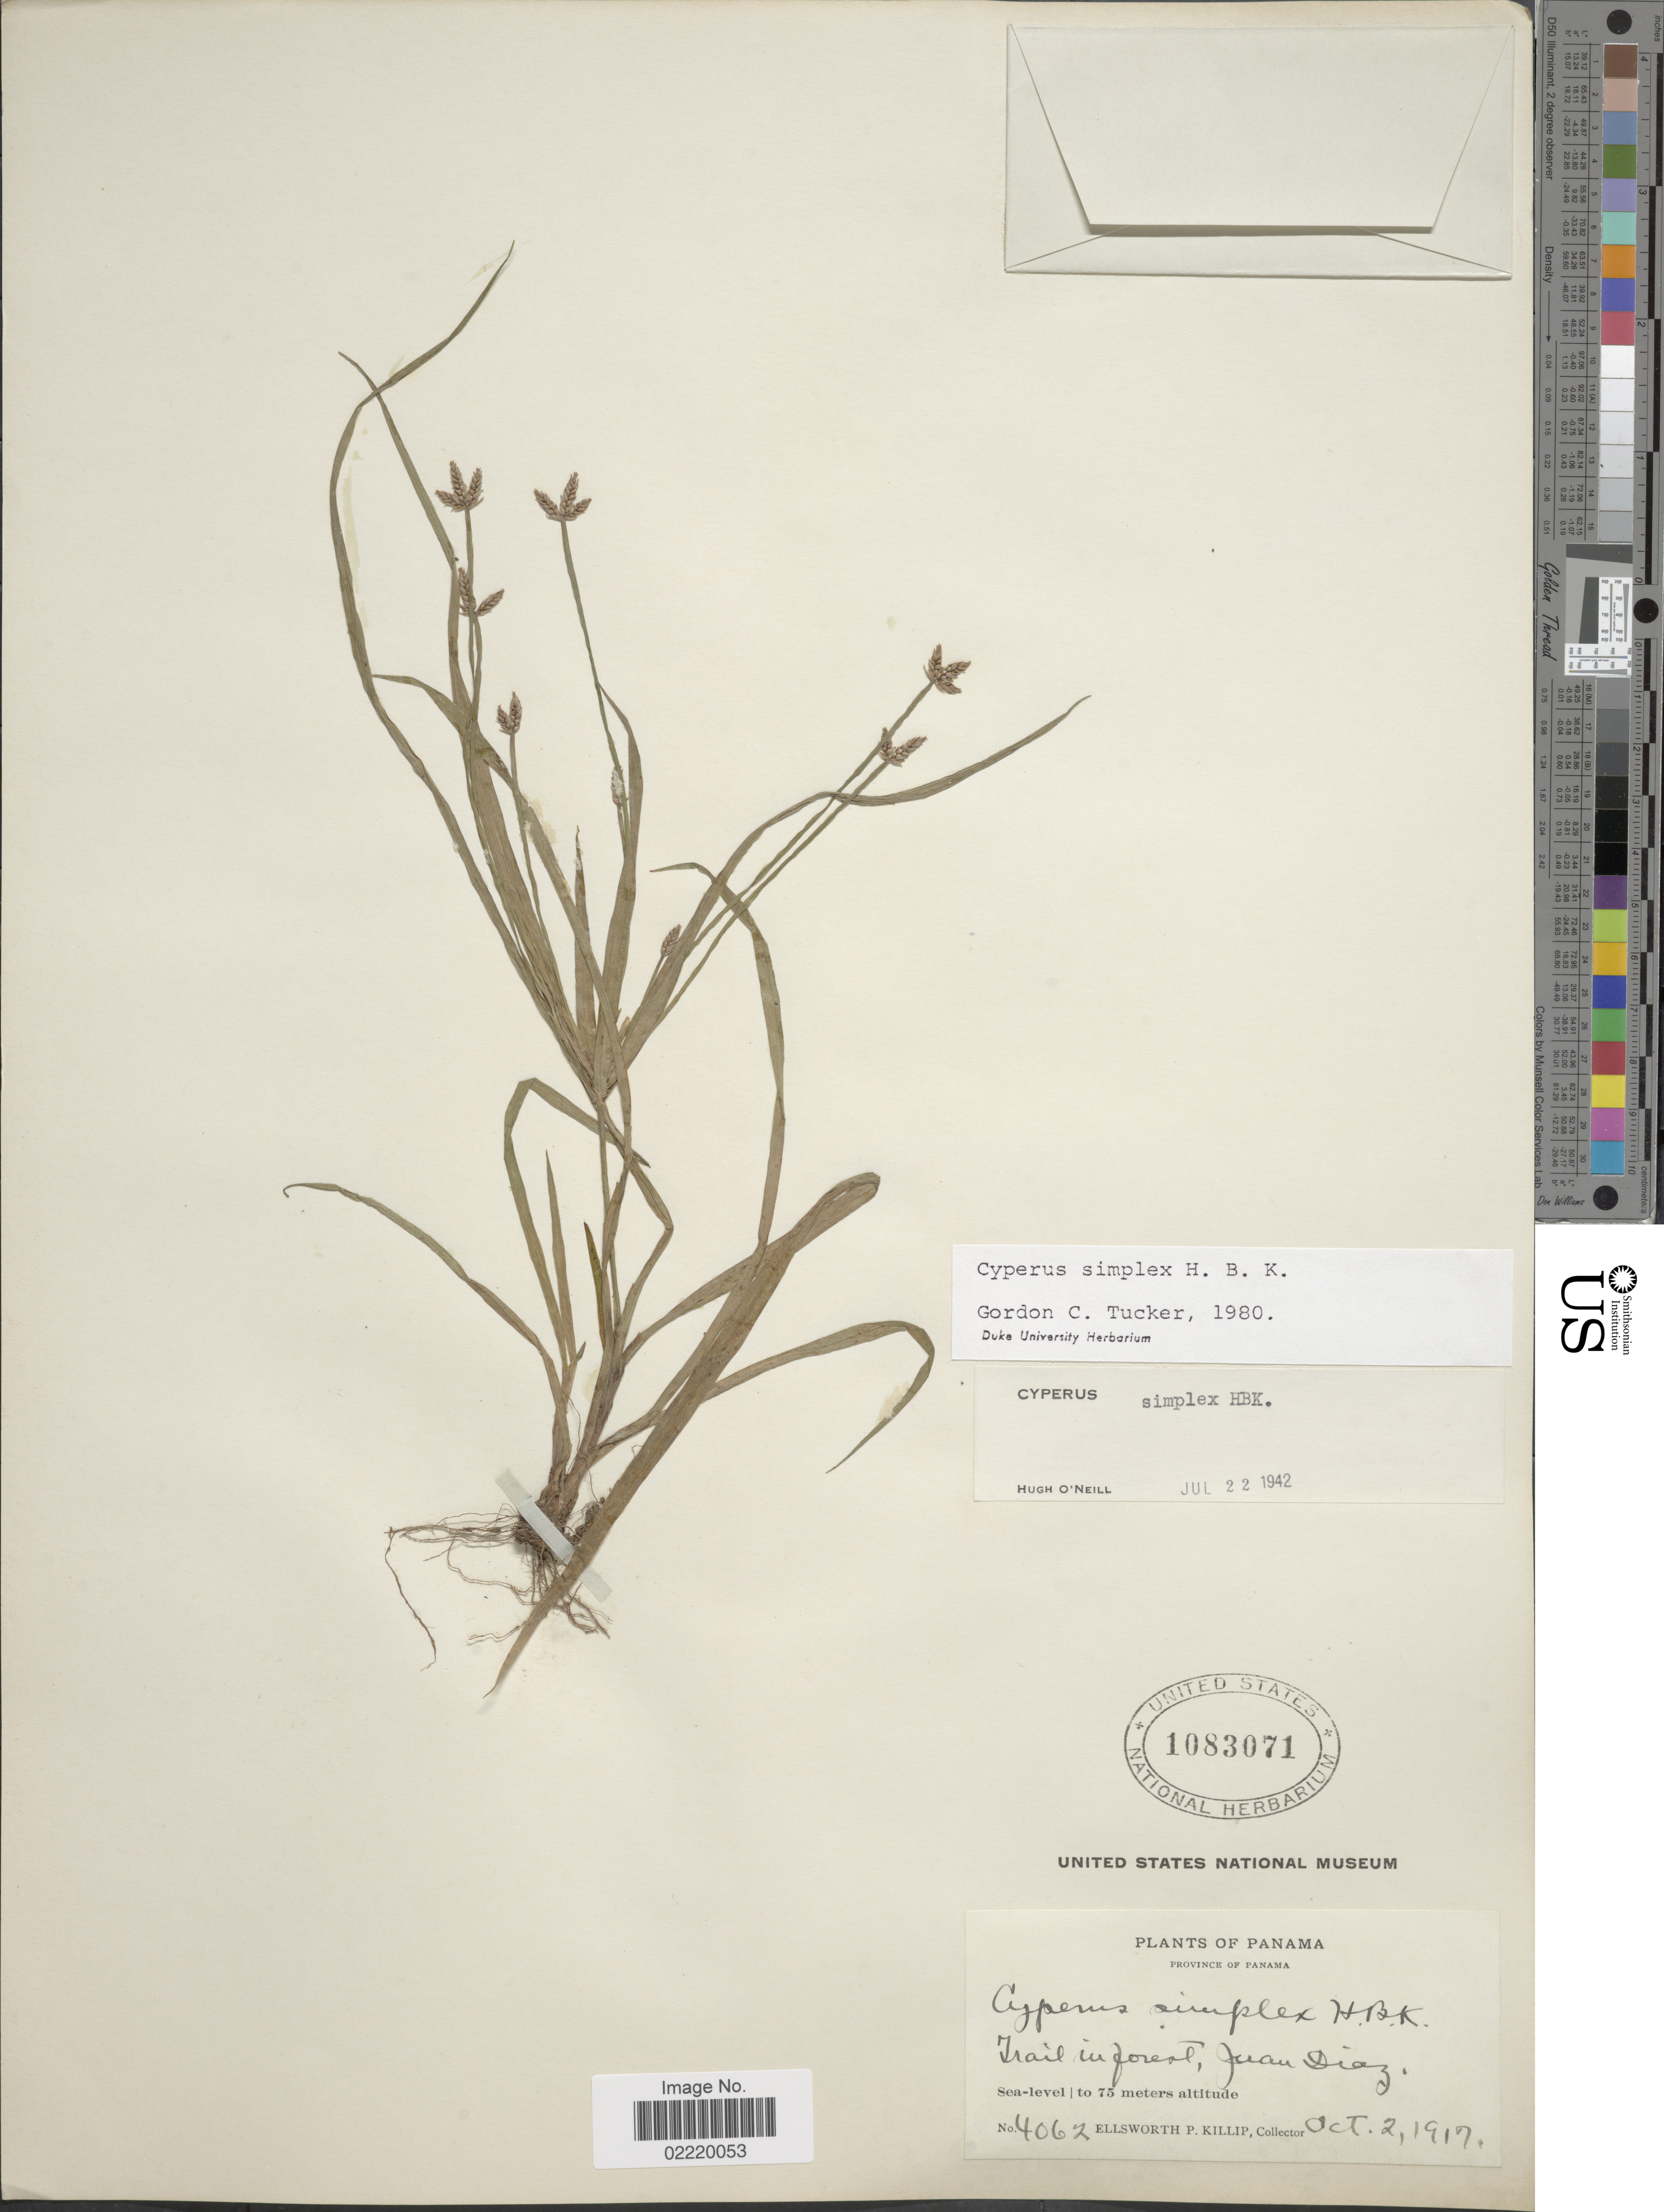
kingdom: Plantae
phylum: Tracheophyta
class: Liliopsida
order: Poales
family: Cyperaceae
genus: Cyperus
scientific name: Cyperus simplex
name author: Kunth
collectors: E. P. Killip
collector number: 4062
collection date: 1917-10-02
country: Panama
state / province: Panamá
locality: Trail in forest, Juan Diaz.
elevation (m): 75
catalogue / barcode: US 1083071